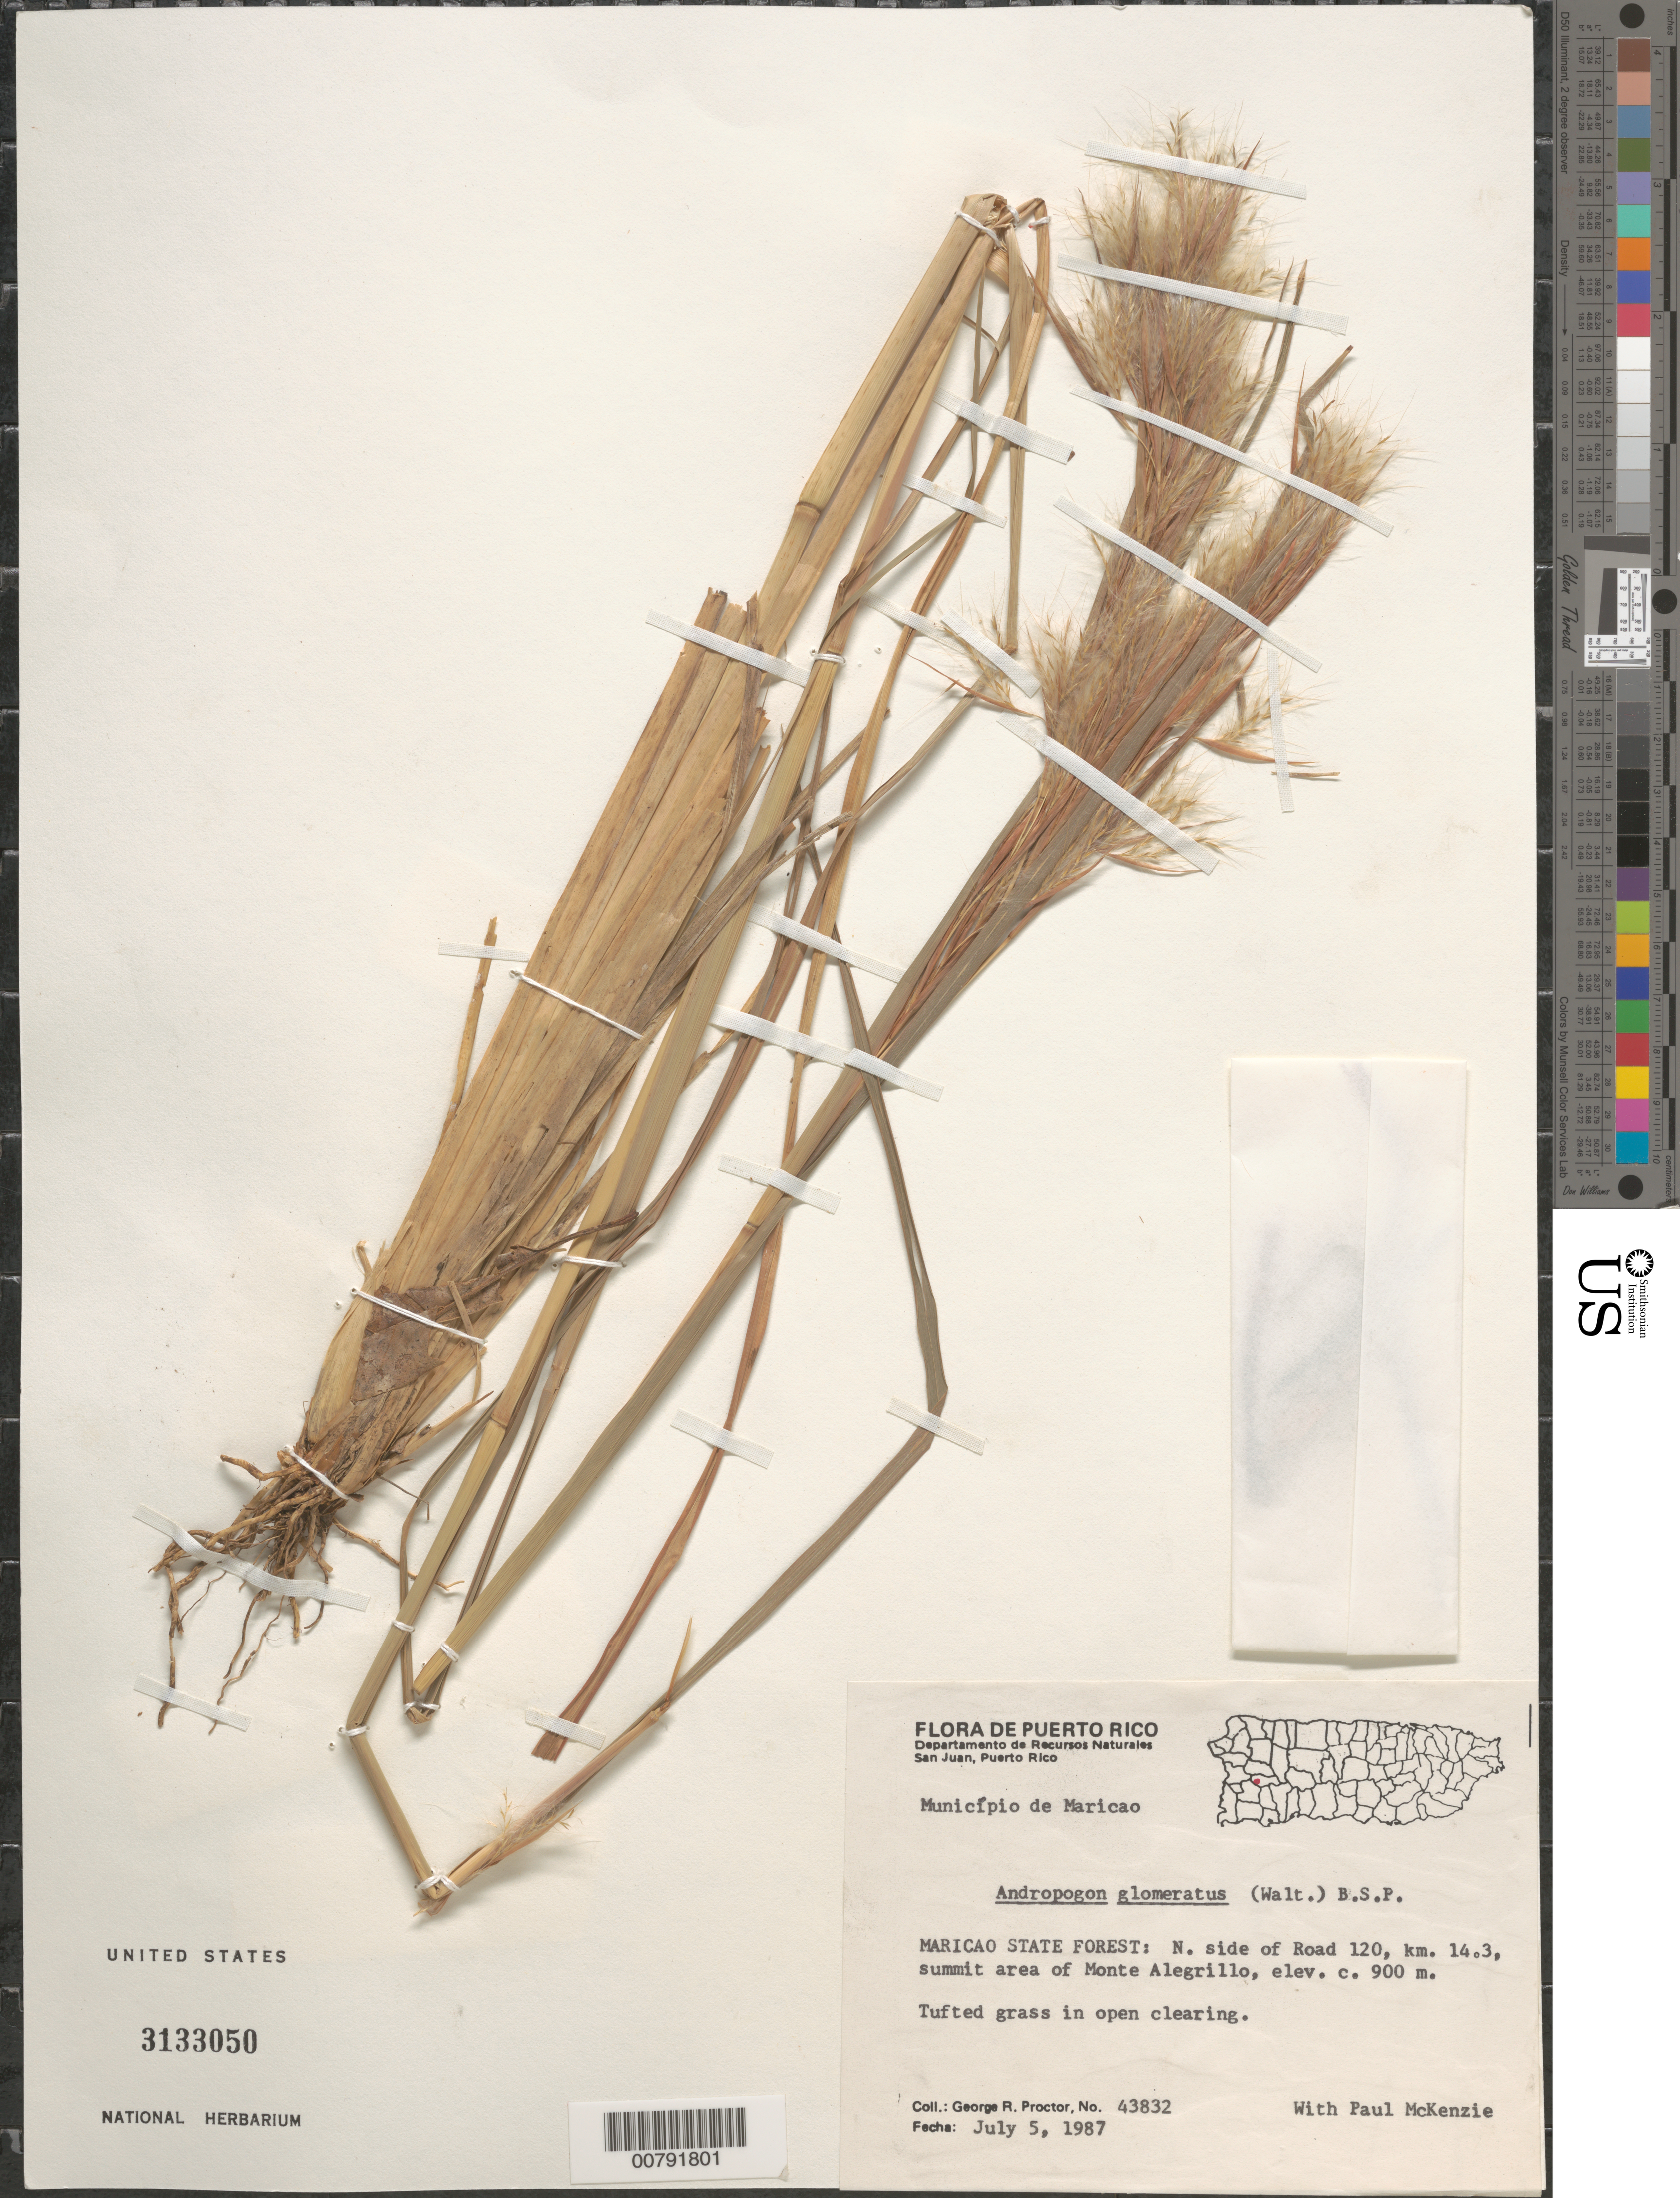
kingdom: Plantae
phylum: Tracheophyta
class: Liliopsida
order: Poales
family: Poaceae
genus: Andropogon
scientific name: Andropogon glomeratus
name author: (Walter) Britton, Stearns & Poggenb.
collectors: G. R. Proctor & P. Mckenzie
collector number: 43832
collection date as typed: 05 Jul 1987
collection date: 1987-07-05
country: Puerto Rico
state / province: Bayamón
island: Puerto Rico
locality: Mun. de Bayamón, Maricao State Forest, Road 120, km 14.3, summit area of Monte Alegrillo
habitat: In open clearing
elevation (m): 900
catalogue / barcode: US 3133050